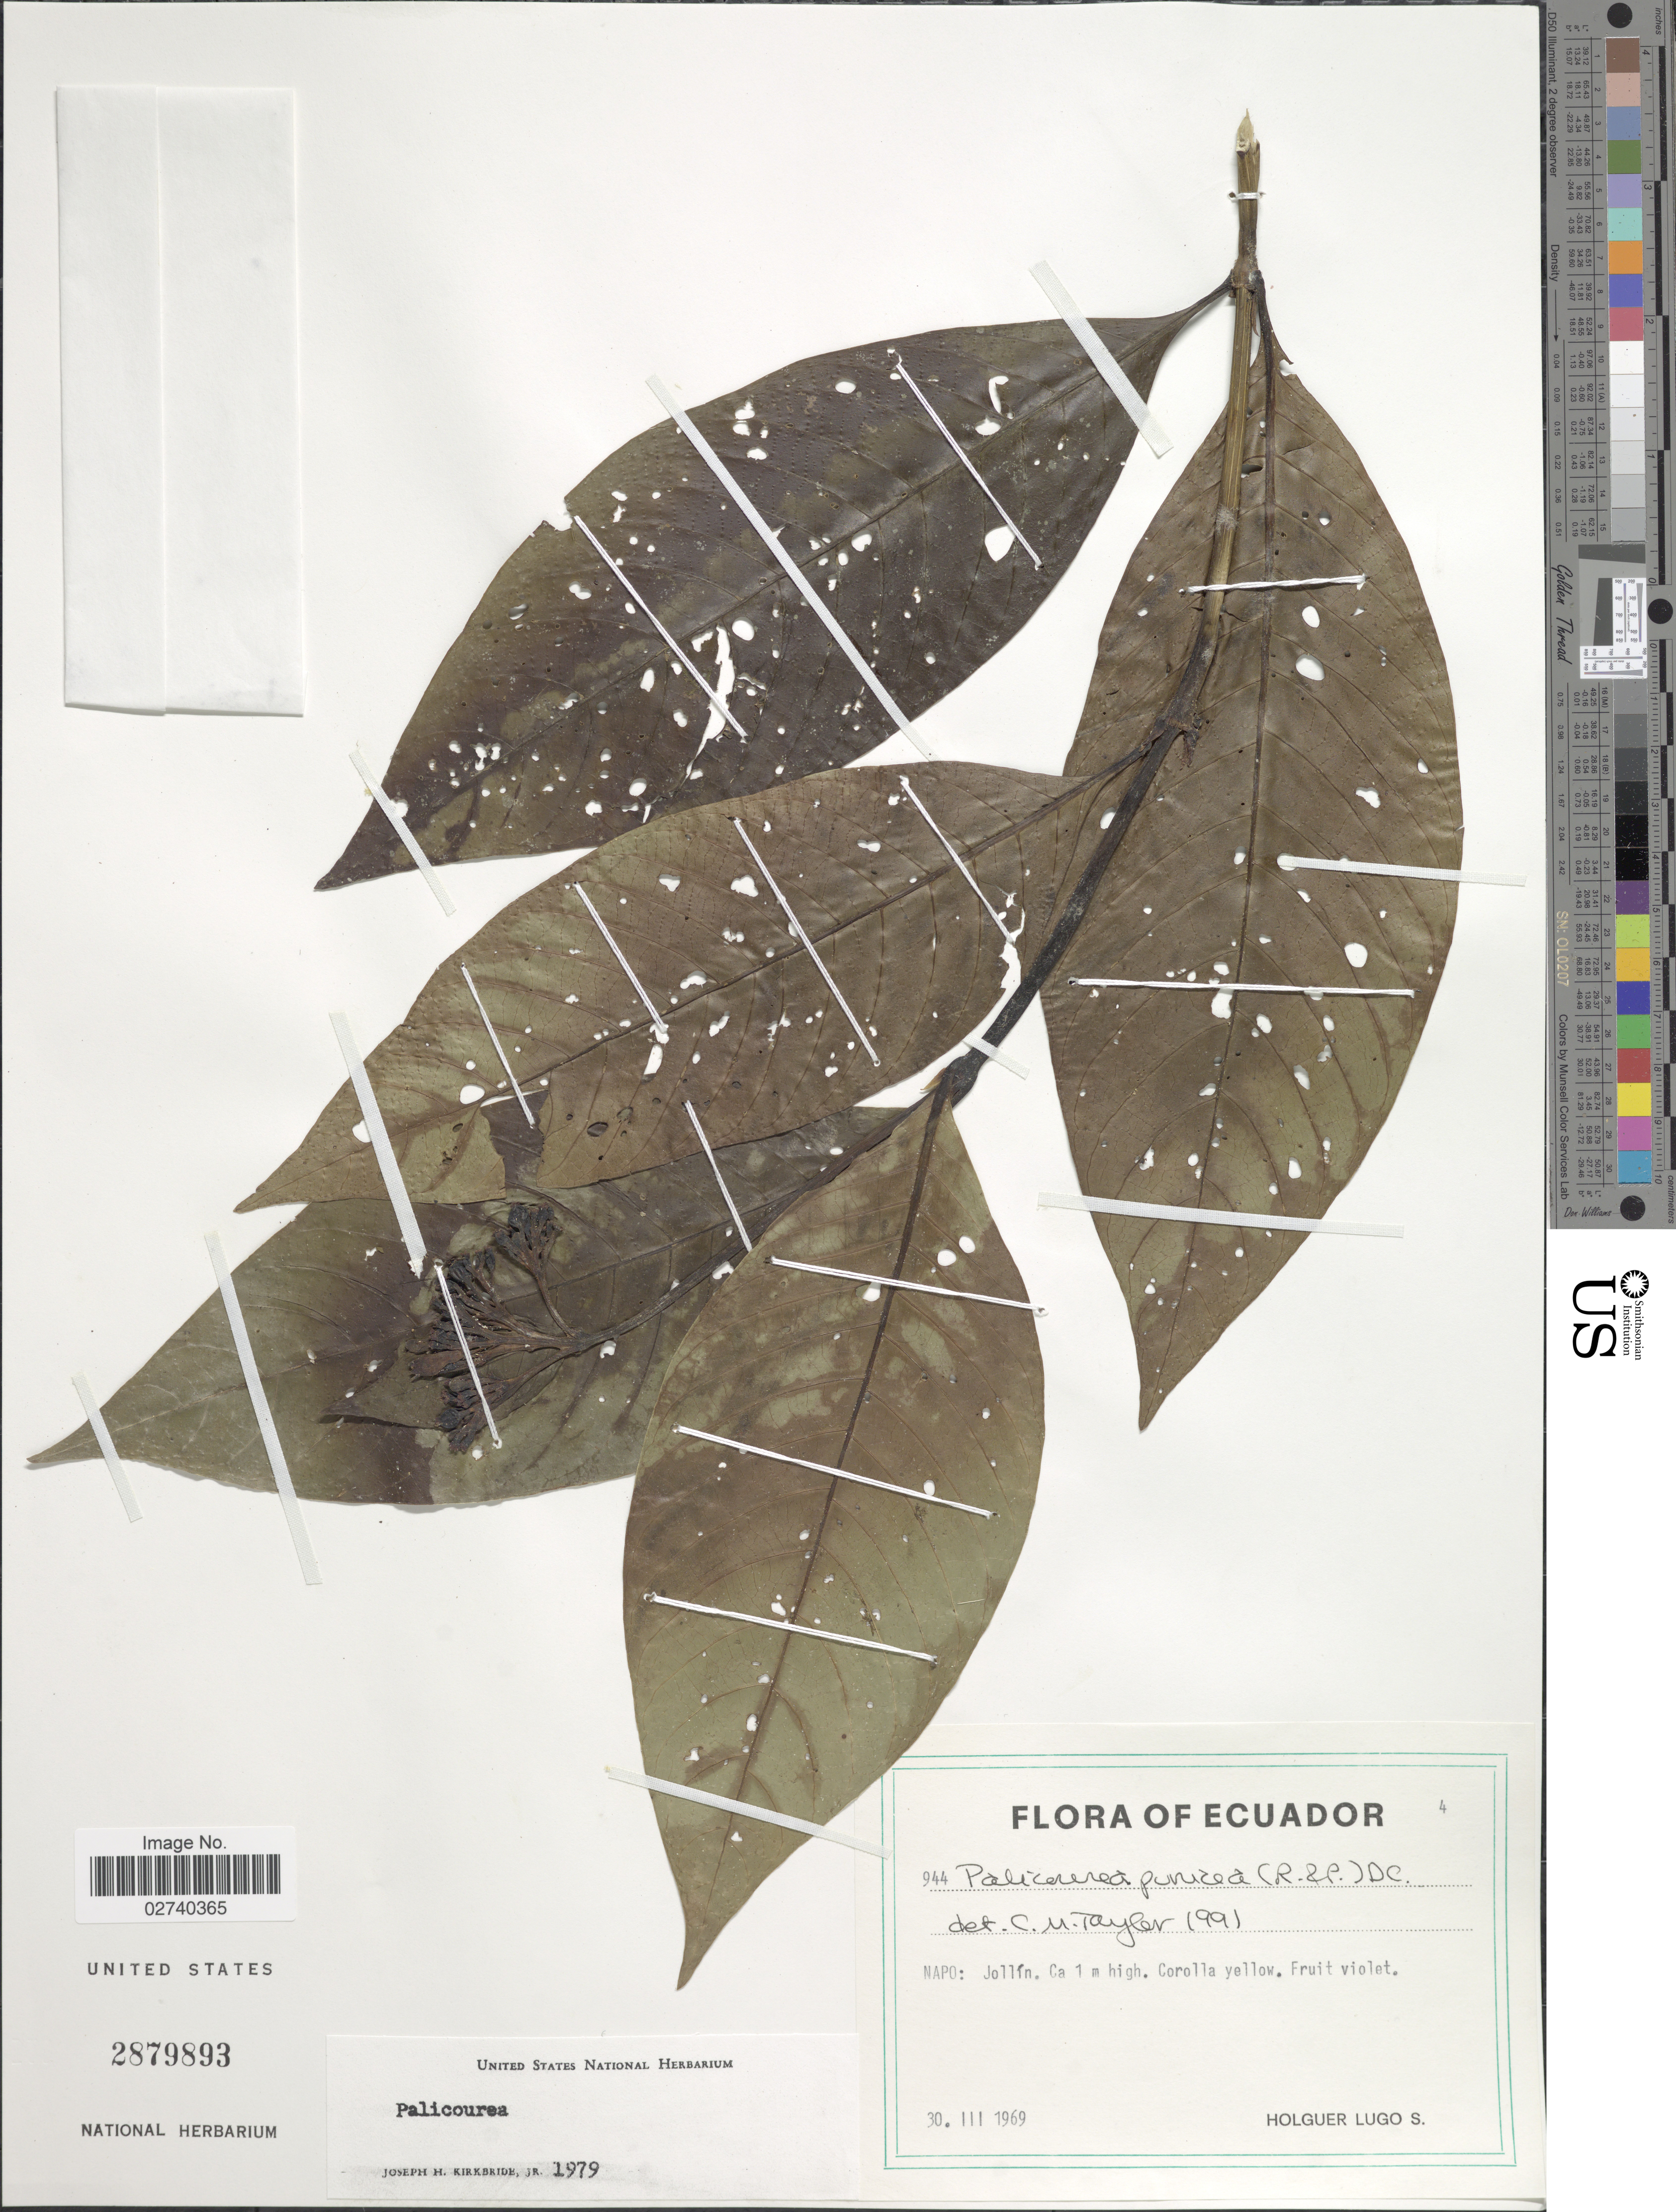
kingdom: Plantae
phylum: Tracheophyta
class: Magnoliopsida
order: Gentianales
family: Rubiaceae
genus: Palicourea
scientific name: Palicourea punicea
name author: (Ruiz & Pav.) DC.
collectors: H. Lugo S.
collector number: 944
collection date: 1969-03-30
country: Ecuador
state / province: Napo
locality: Jollín.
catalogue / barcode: US 2879893